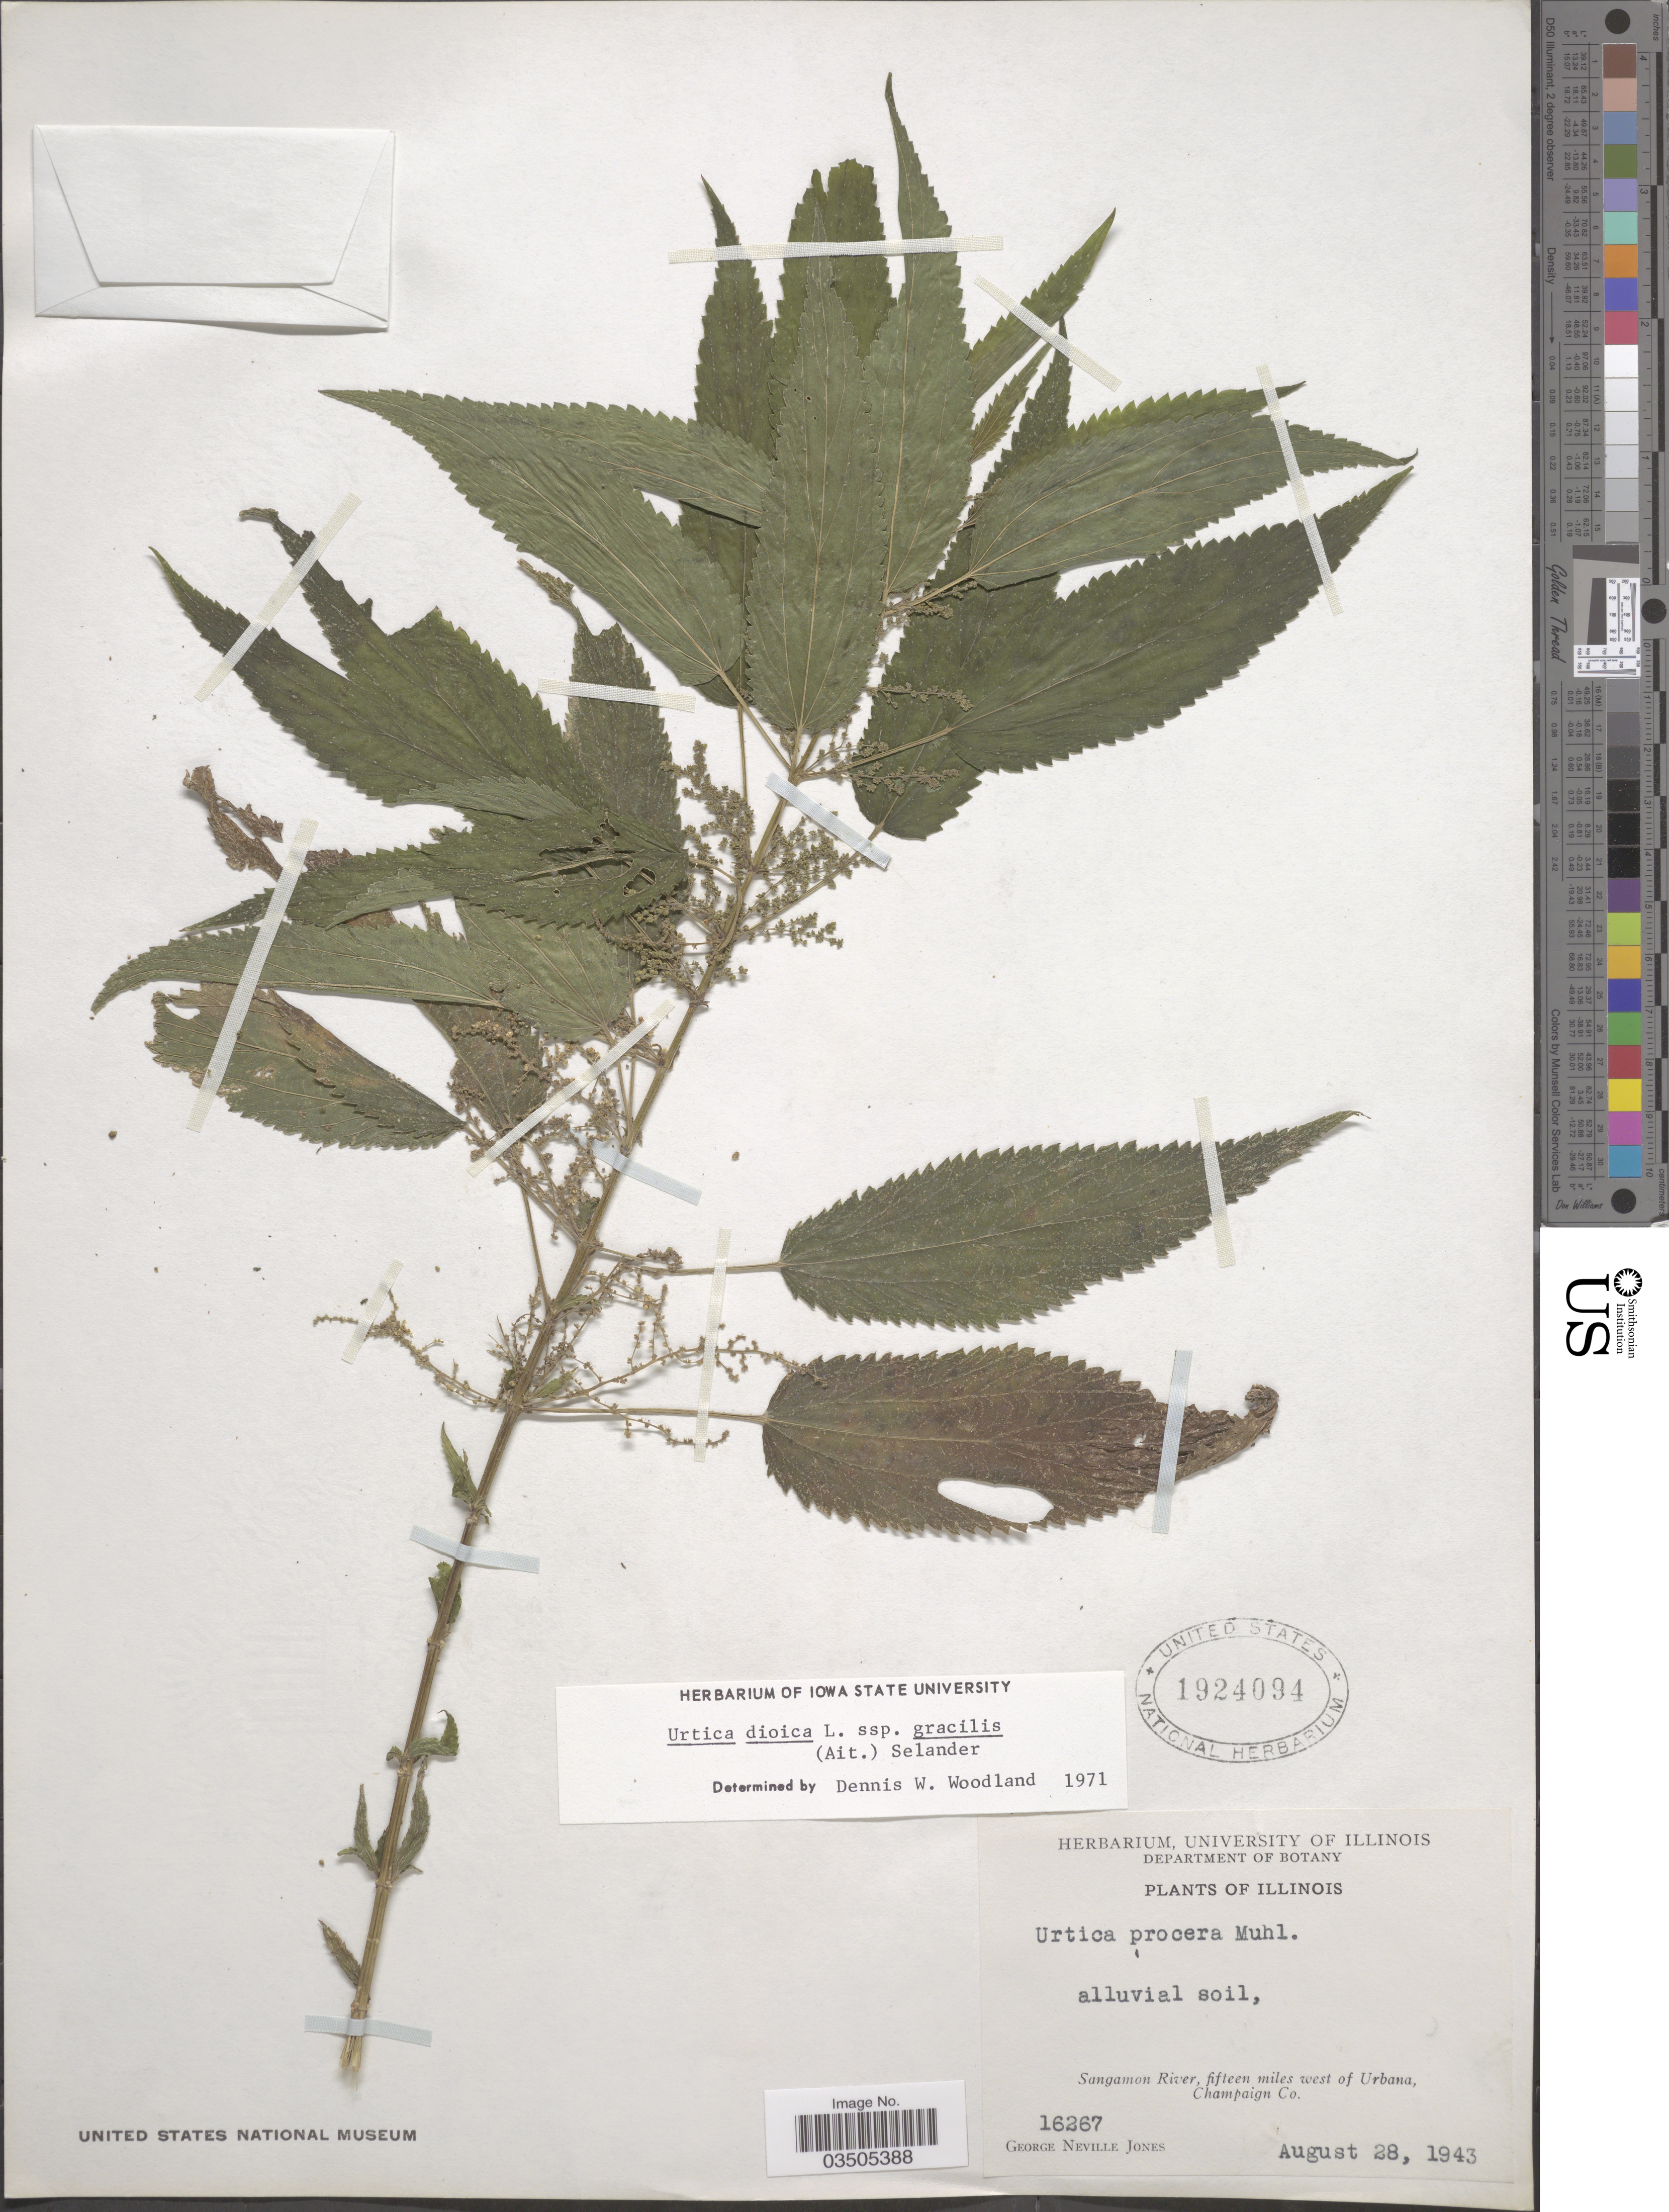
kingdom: Plantae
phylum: Tracheophyta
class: Magnoliopsida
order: Rosales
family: Urticaceae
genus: Urtica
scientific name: Urtica dioica subsp. gracilis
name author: L.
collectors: G. N. Jones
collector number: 16267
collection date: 1943-08-28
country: United States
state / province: Illinois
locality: Sangamon River, fifteen miles west of Urbana, Champaign Co.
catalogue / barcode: US 1924094